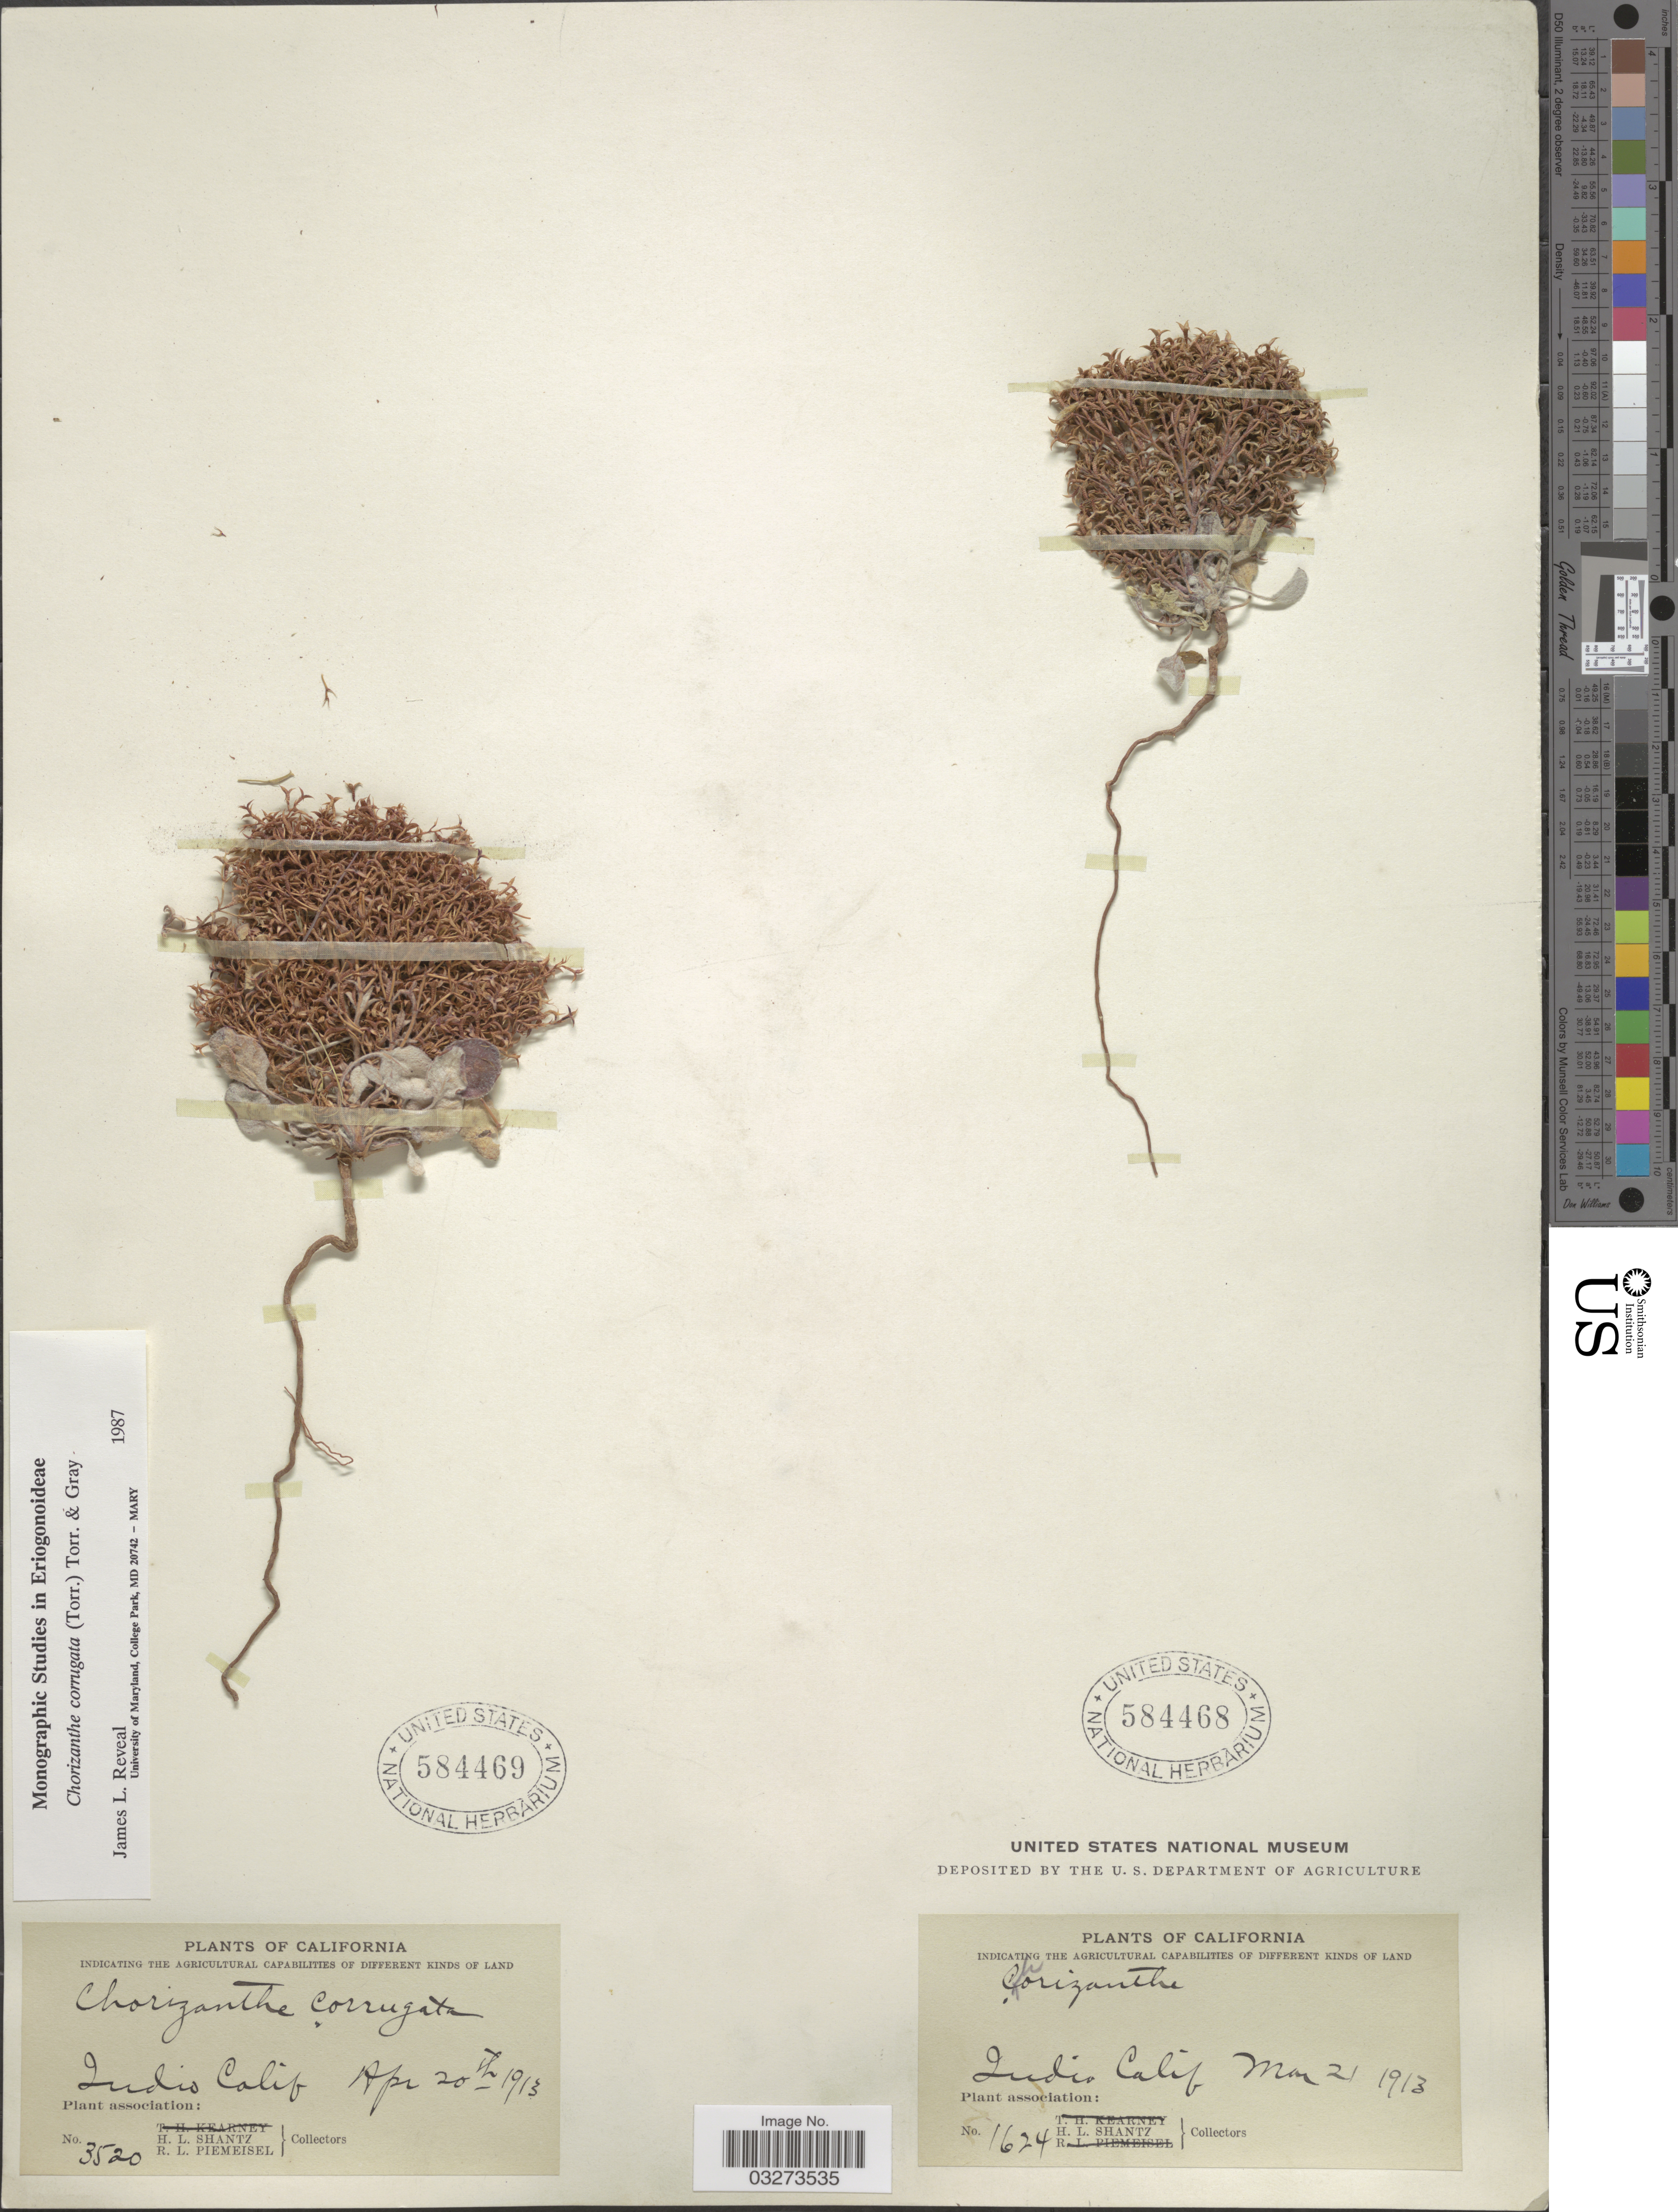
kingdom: Plantae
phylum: Tracheophyta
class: Magnoliopsida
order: Caryophyllales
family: Polygonaceae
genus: Chorizanthe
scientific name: Chorizanthe corrugata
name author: Torr. & A. Gray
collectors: H. Shantz & R. L. Piemeisel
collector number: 3520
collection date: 1913-04-20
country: United States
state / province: California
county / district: Riverside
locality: Indio.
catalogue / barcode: US 584469